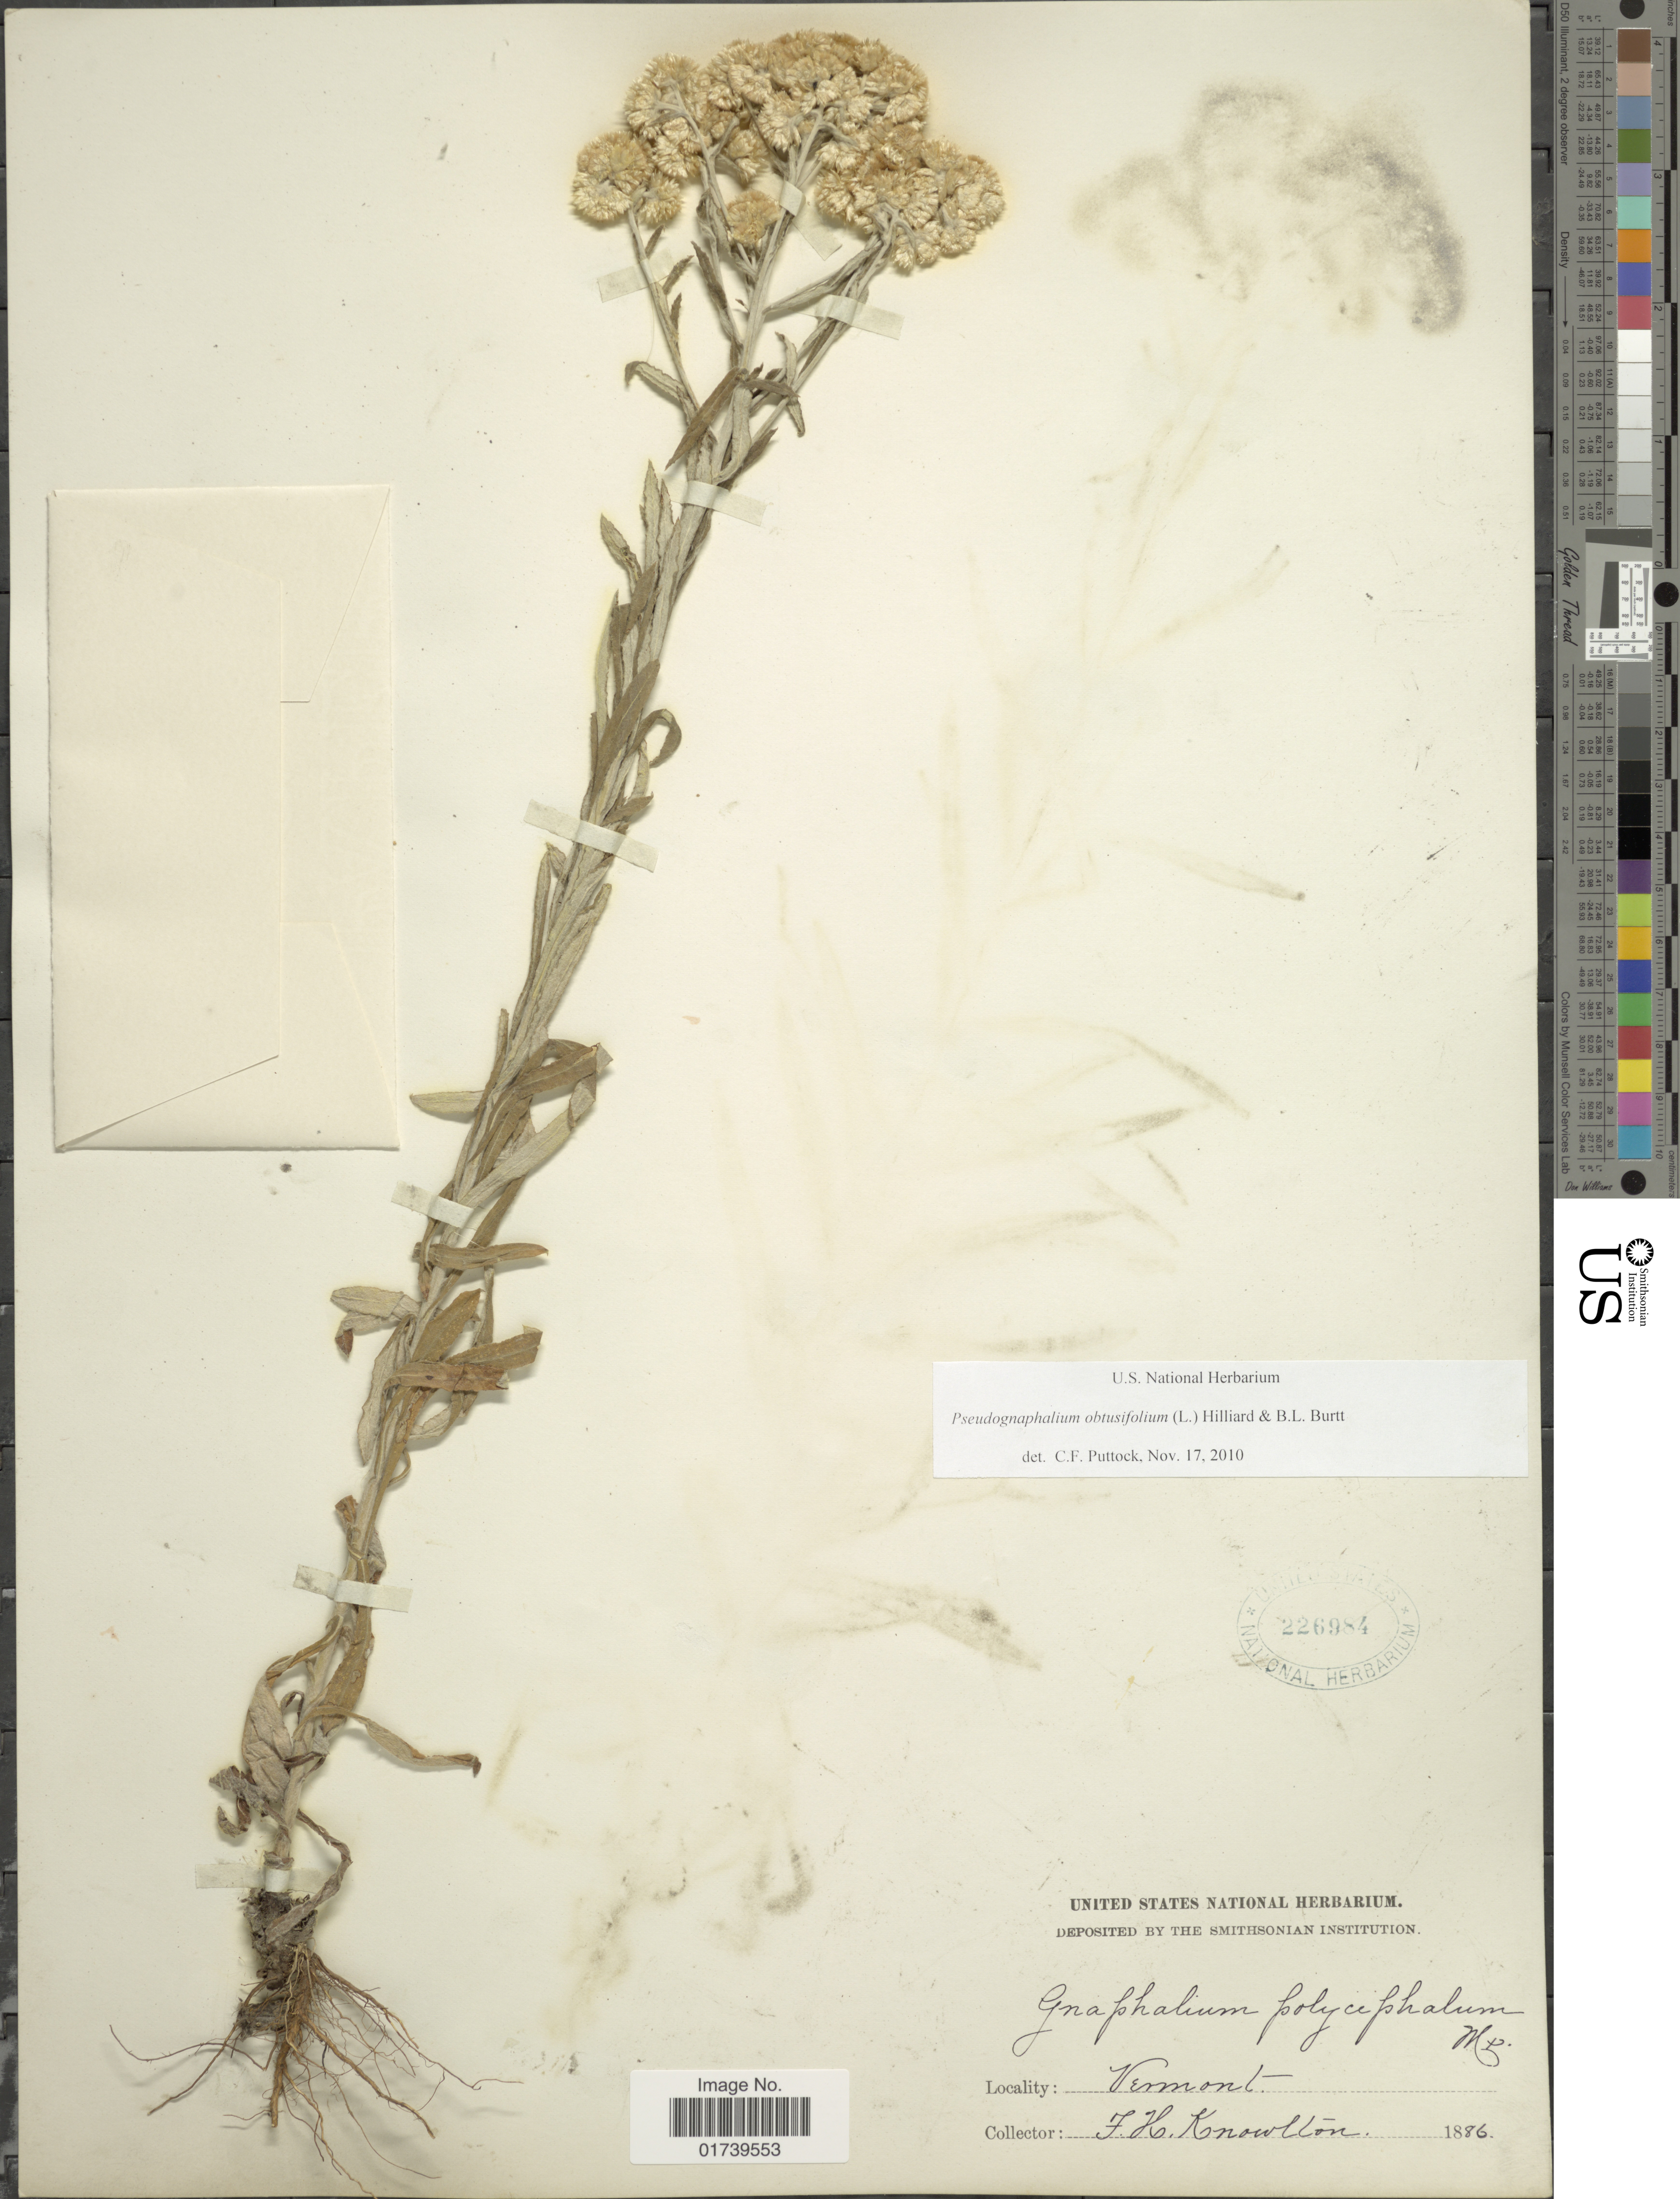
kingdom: Plantae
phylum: Tracheophyta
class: Magnoliopsida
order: Asterales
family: Asteraceae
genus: Pseudognaphalium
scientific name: Pseudognaphalium obtusifolium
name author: (L.) Hilliard & B.L. Burtt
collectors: F. H. Knowlton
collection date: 1886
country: United States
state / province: Vermont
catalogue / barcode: US 226984